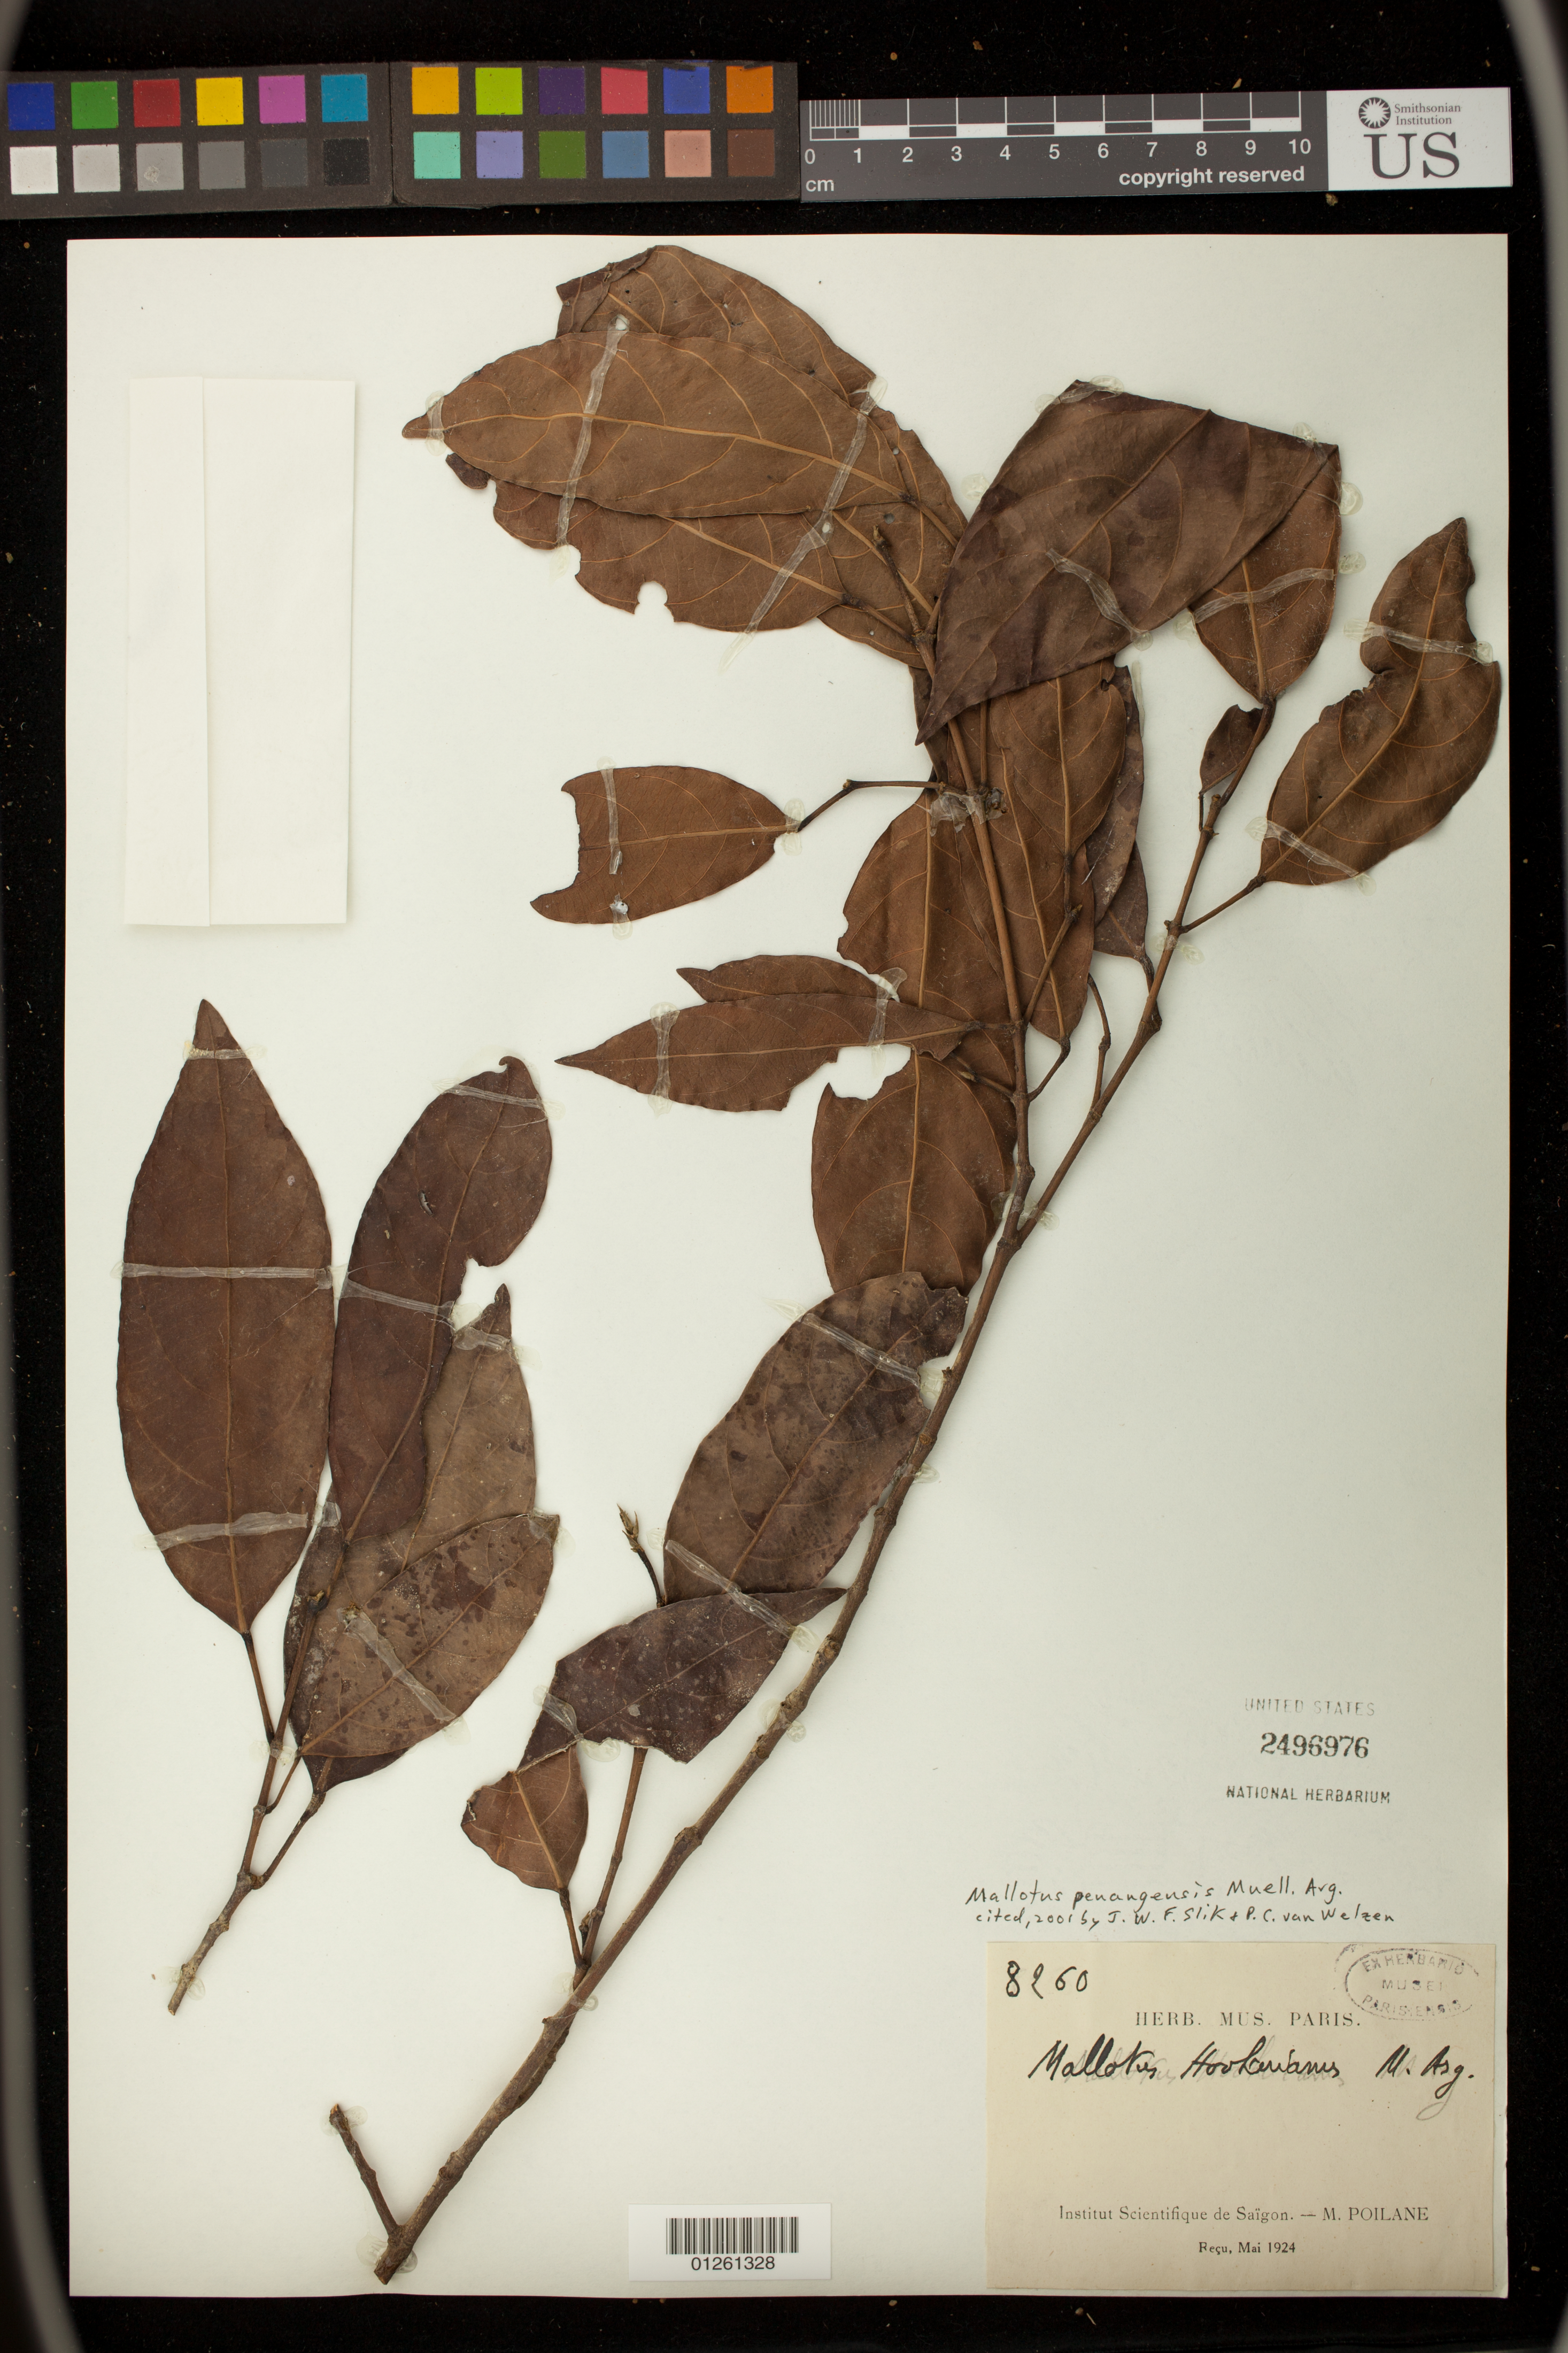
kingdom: Plantae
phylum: Tracheophyta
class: Magnoliopsida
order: Malpighiales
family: Euphorbiaceae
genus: Hancea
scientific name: Hancea penangensis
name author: (Müll. Arg.) S.E.C. Sierra et al.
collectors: E. Poilane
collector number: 8260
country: Vietnam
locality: Saigon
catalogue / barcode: US 2496976